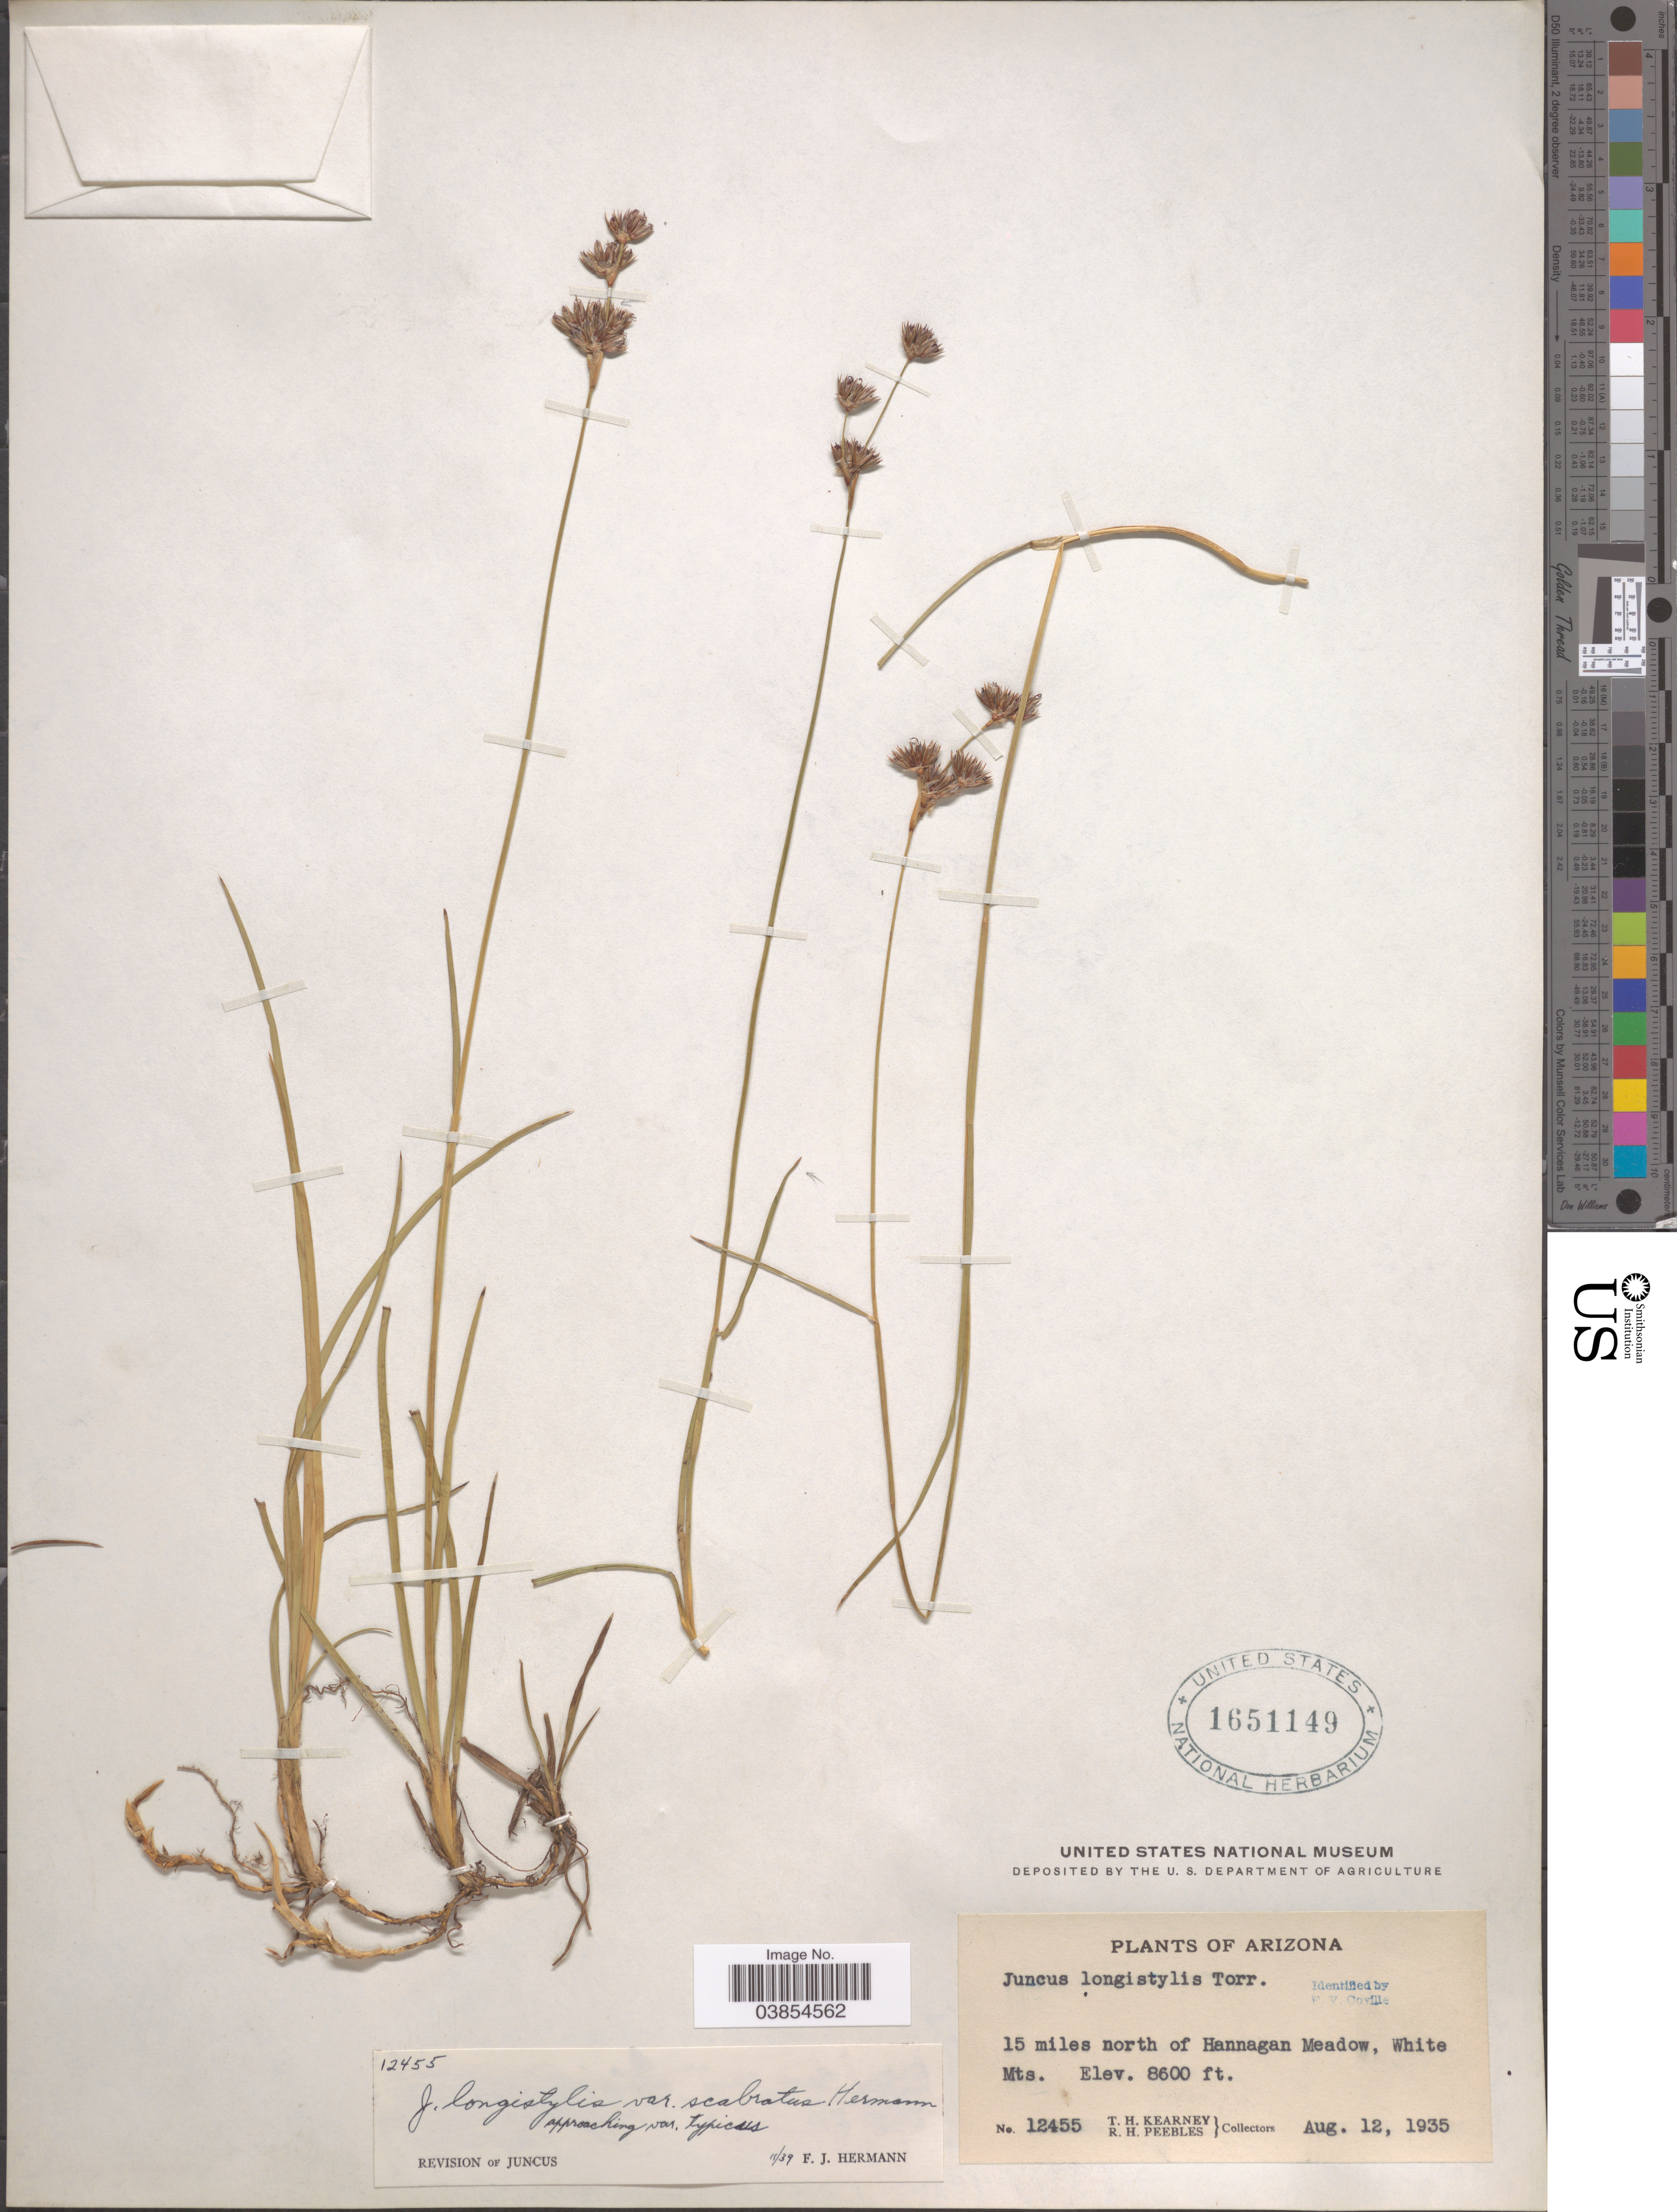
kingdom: Plantae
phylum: Tracheophyta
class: Liliopsida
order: Poales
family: Juncaceae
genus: Juncus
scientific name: Juncus longistylis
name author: Torr.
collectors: T. H. Kearney & R. H. Peebles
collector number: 12455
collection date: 1935-08-12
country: United States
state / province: Arizona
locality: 15 miles north of Hannagan Meadow, White Mts.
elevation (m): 2621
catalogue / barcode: US 1651149